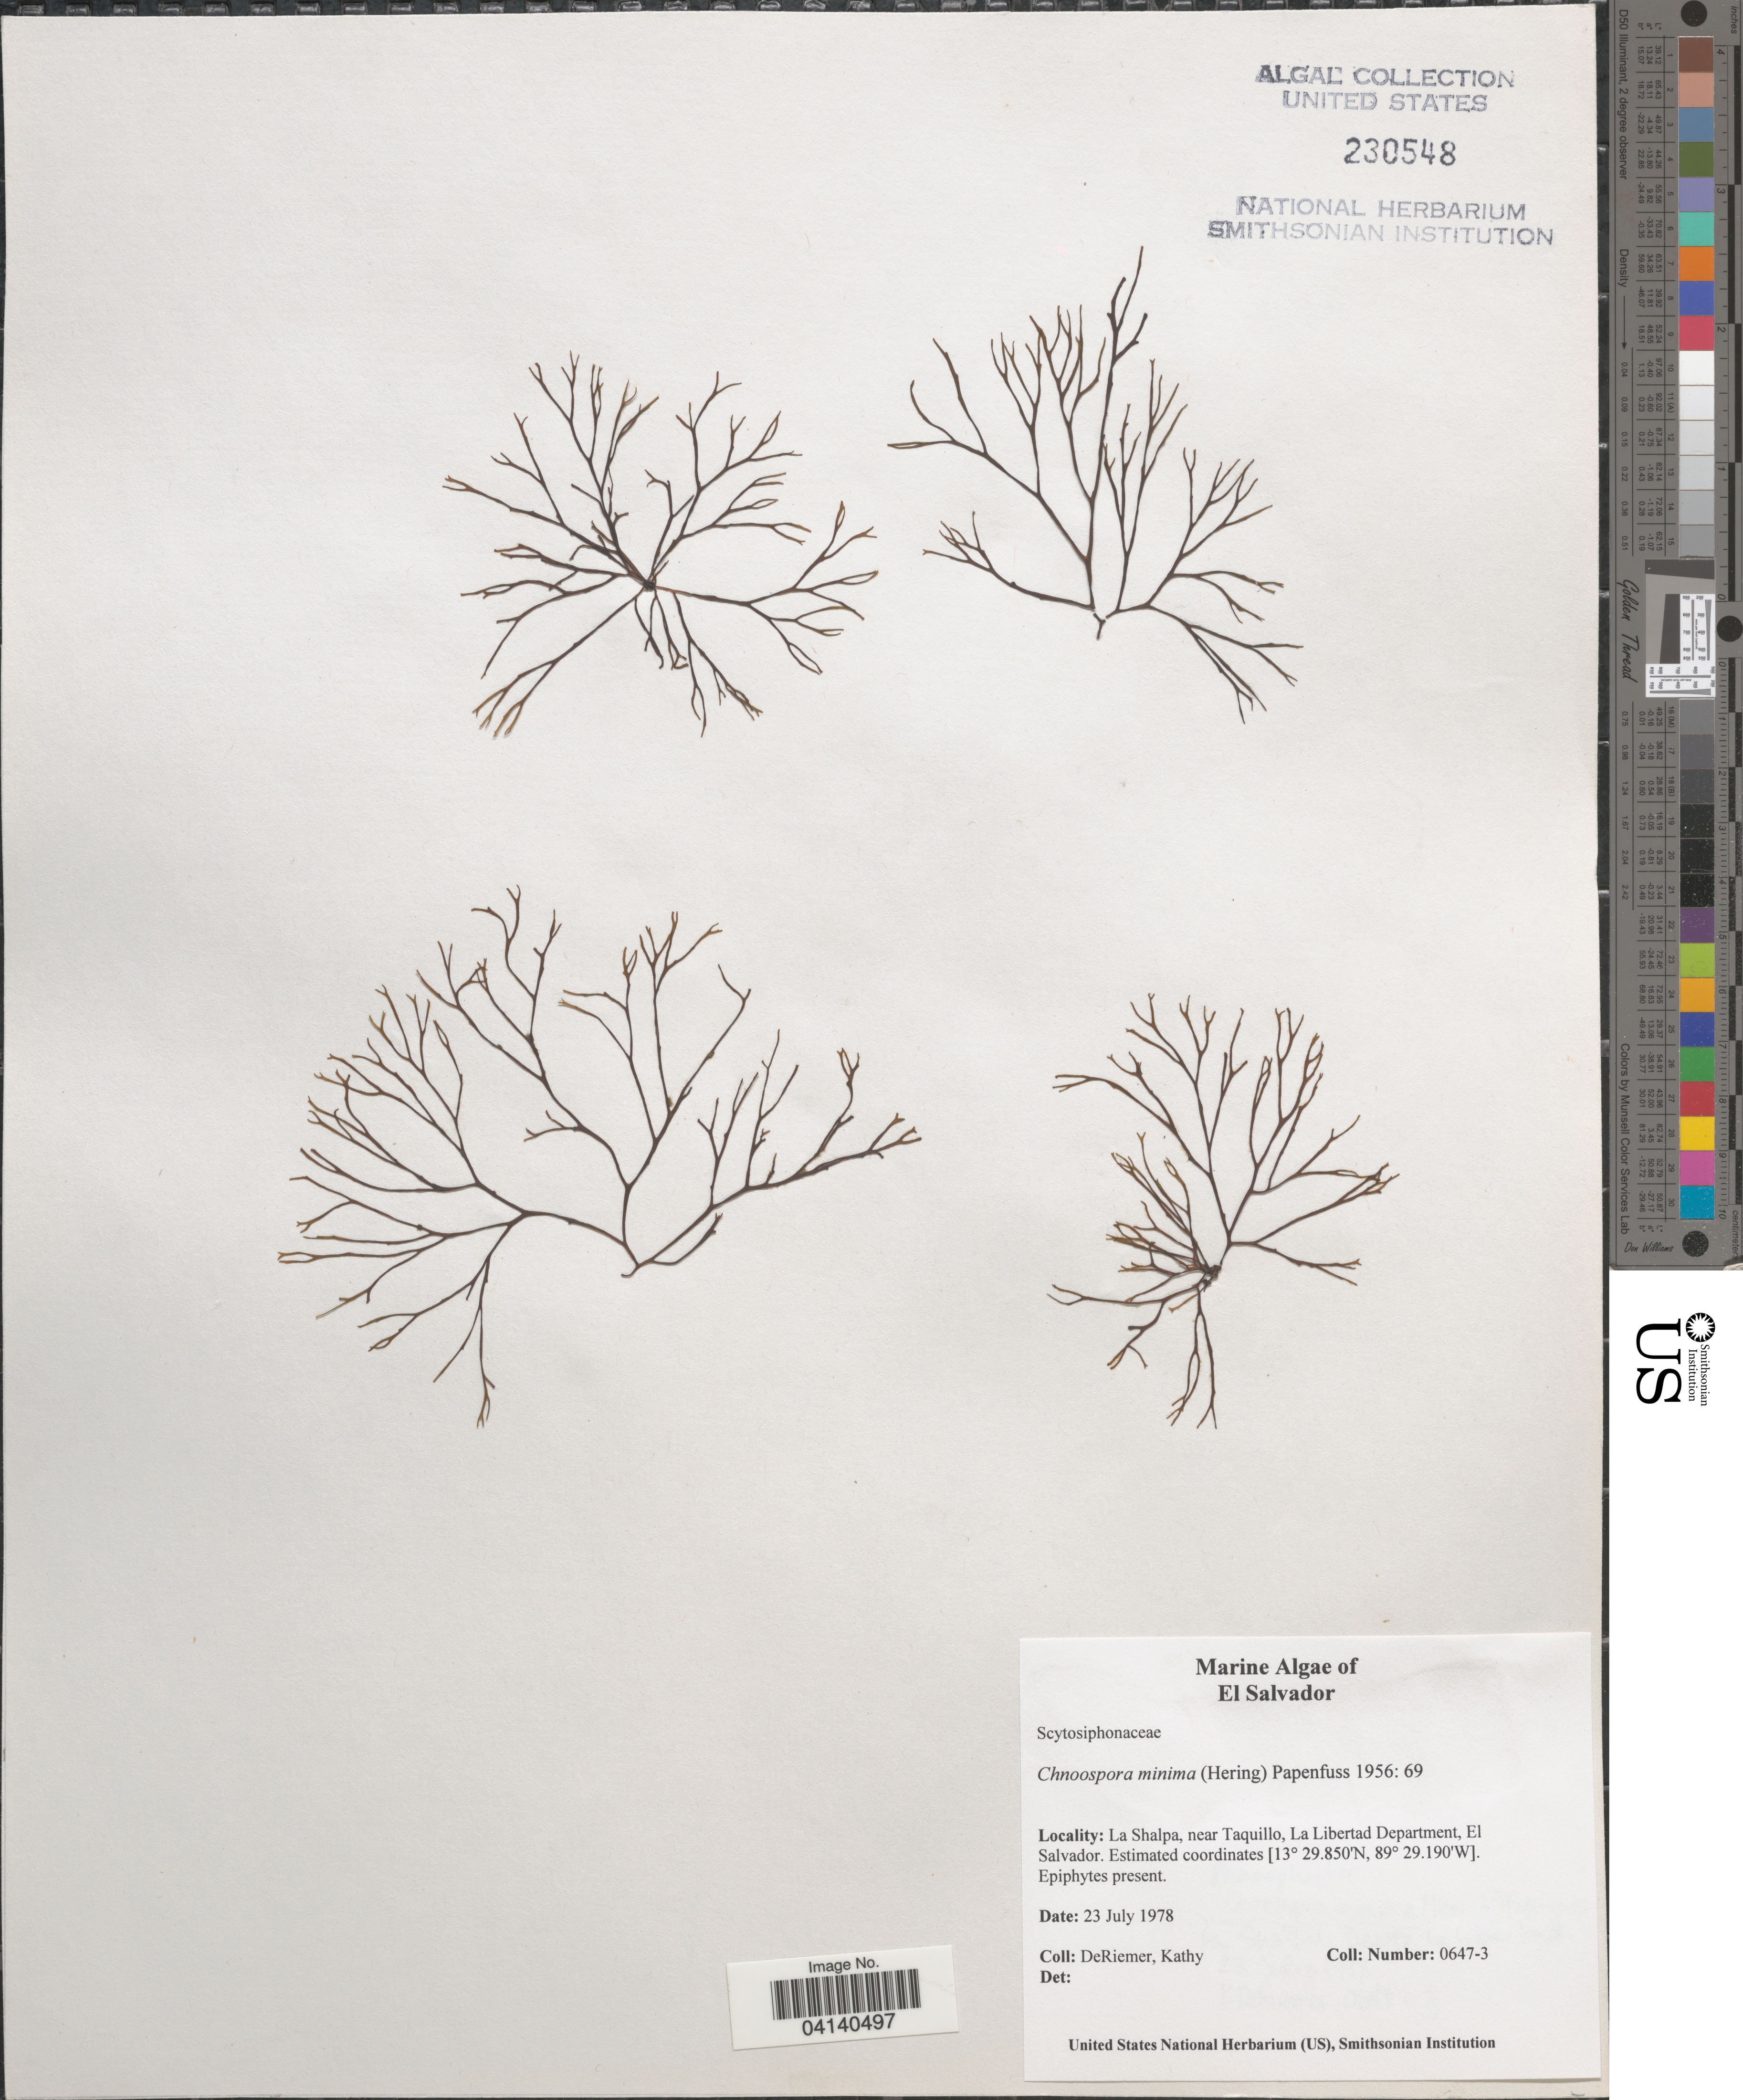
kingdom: Chromista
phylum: Ochrophyta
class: Phaeophyceae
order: Scytosiphonales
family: Scytosiphonaceae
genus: Chnoospora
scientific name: Chnoospora minima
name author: (Hering) Papenf.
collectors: K. DeRiemer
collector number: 0647-3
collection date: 1978-07-23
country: El Salvador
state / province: La Libertad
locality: La Shalpa, near Taquillo, La Libertad Department.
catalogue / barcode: US 230548